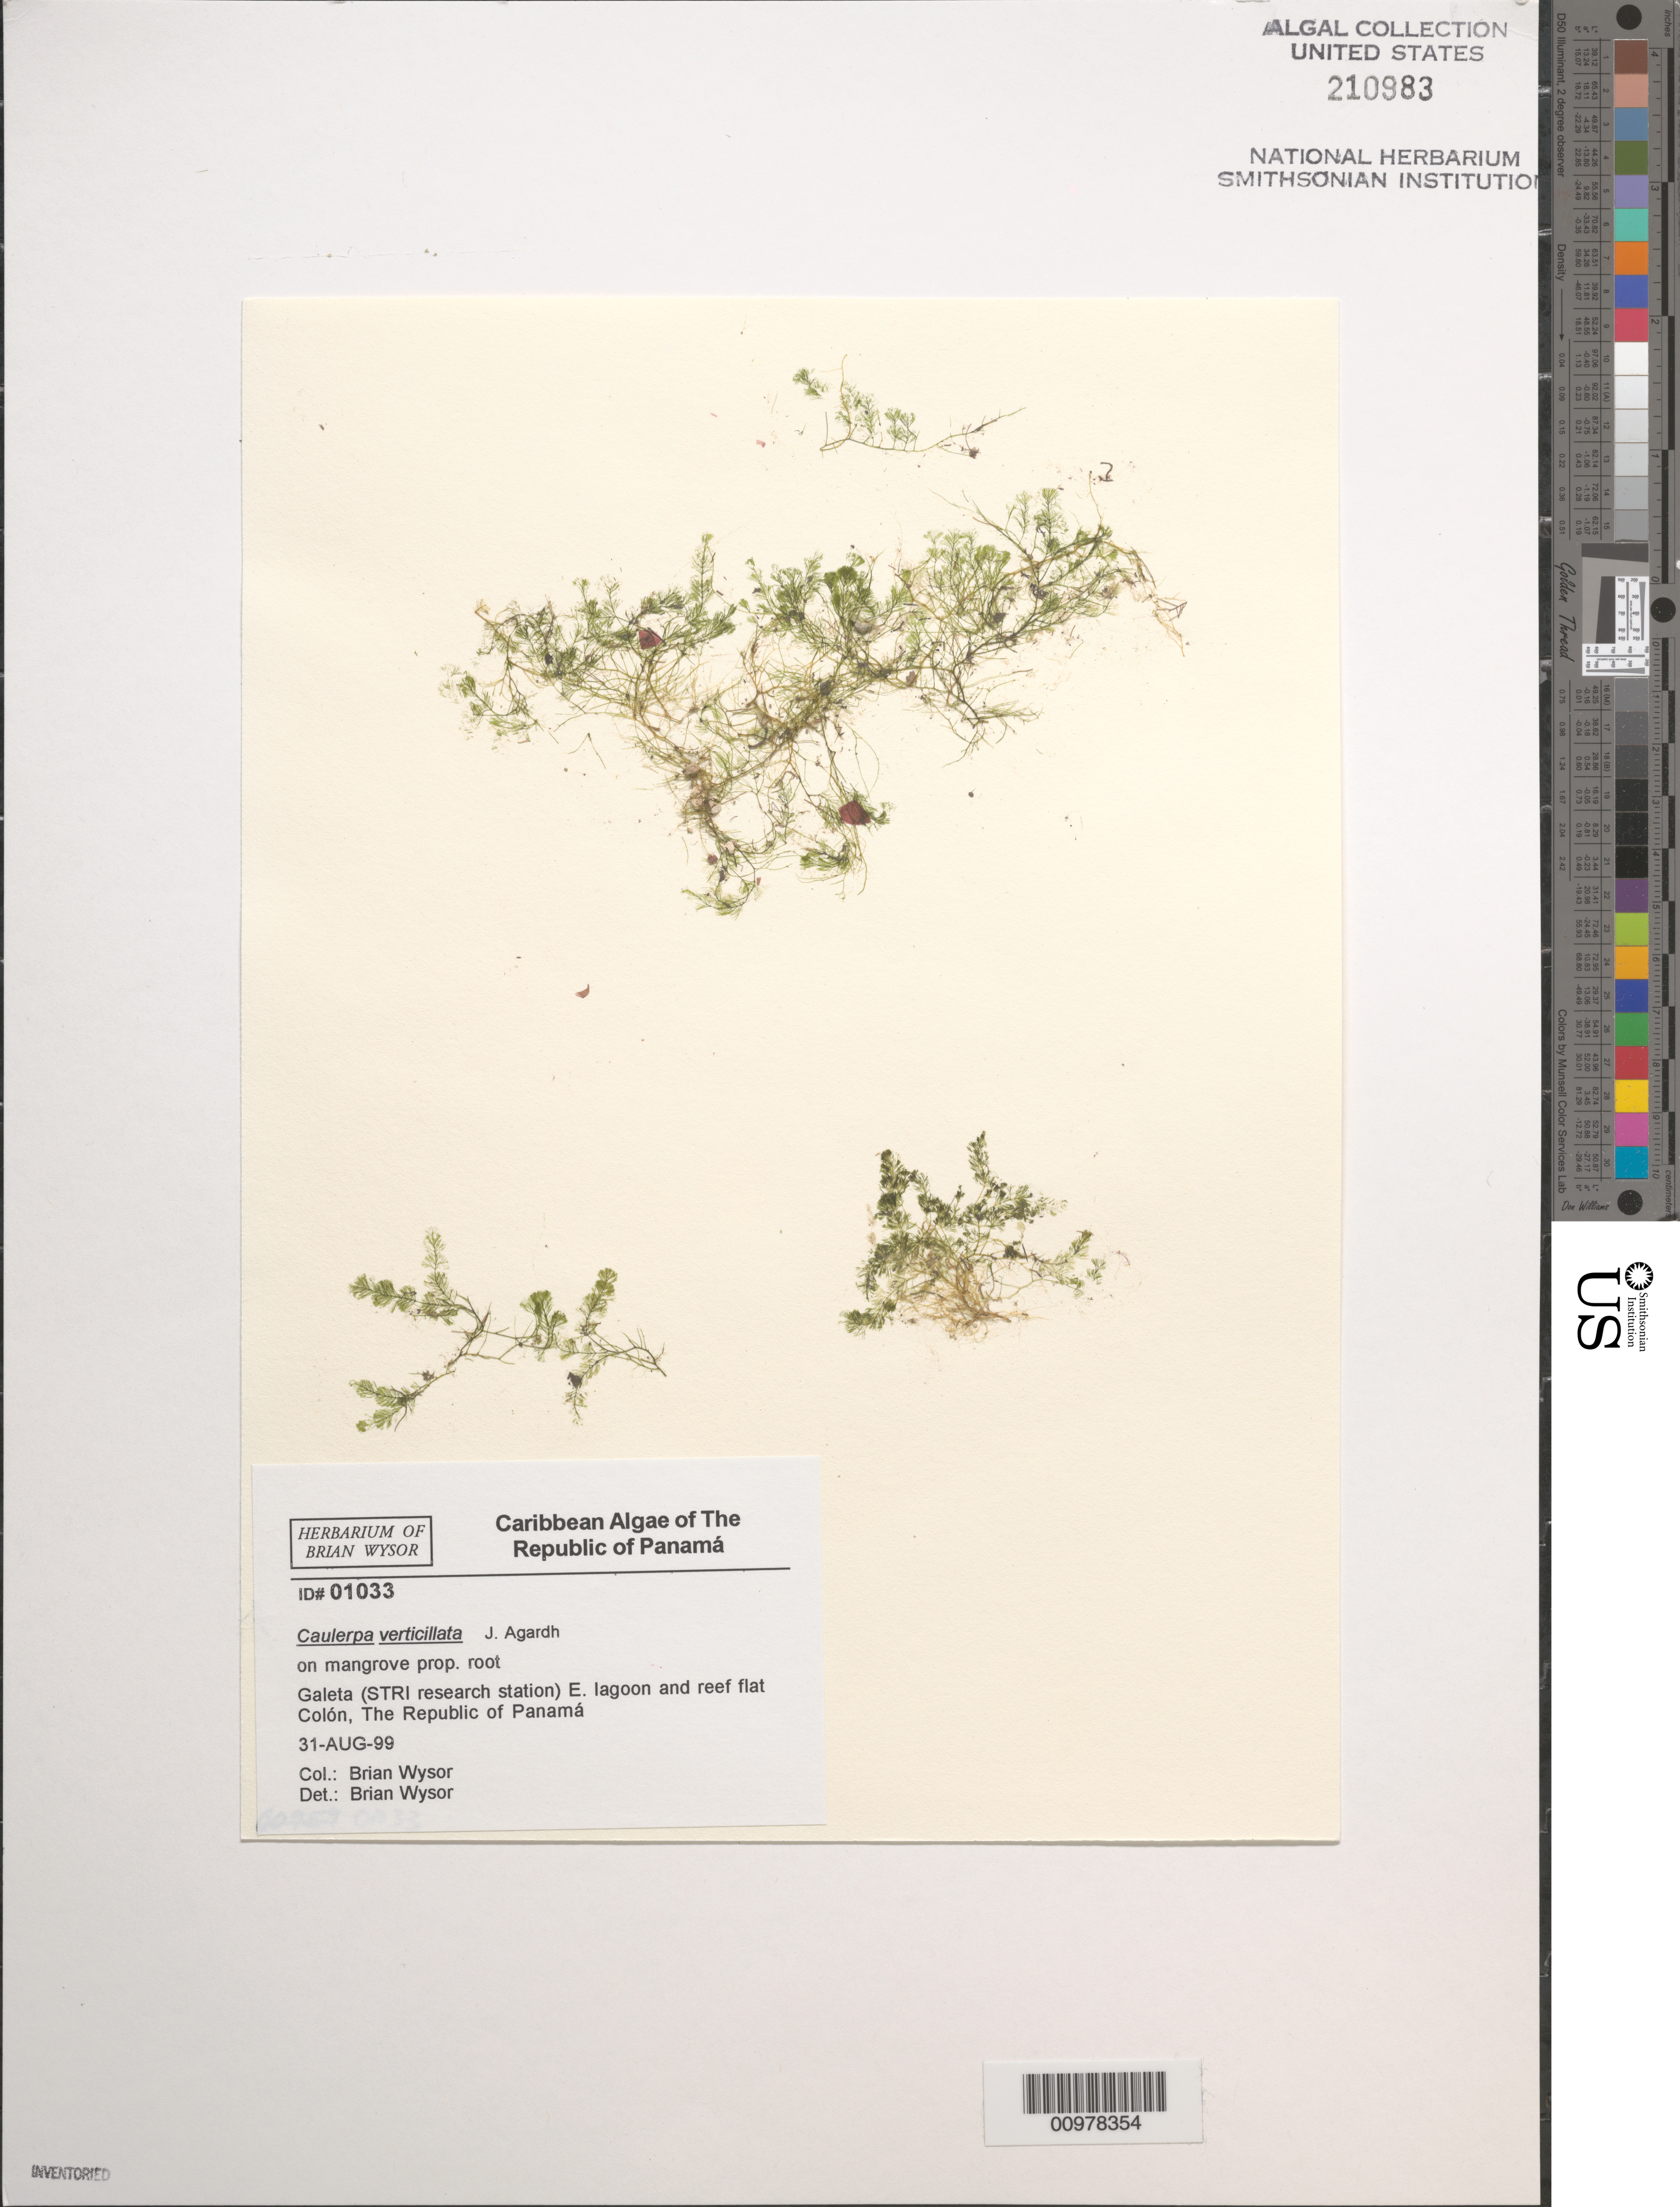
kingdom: Plantae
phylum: Chlorophyta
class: Ulvophyceae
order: Bryopsidales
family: Caulerpaceae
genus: Caulerpa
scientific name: Caulerpa verticillata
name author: J. Agardh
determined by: Wysor, B.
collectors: B. Wysor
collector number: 01033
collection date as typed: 31 Aug 1999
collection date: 1999-08-31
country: Panama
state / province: Colón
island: Galeta Island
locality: STRI (Smithsonian Tropical Research Institute) research station east lagoon and reef flat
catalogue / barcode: US 210983